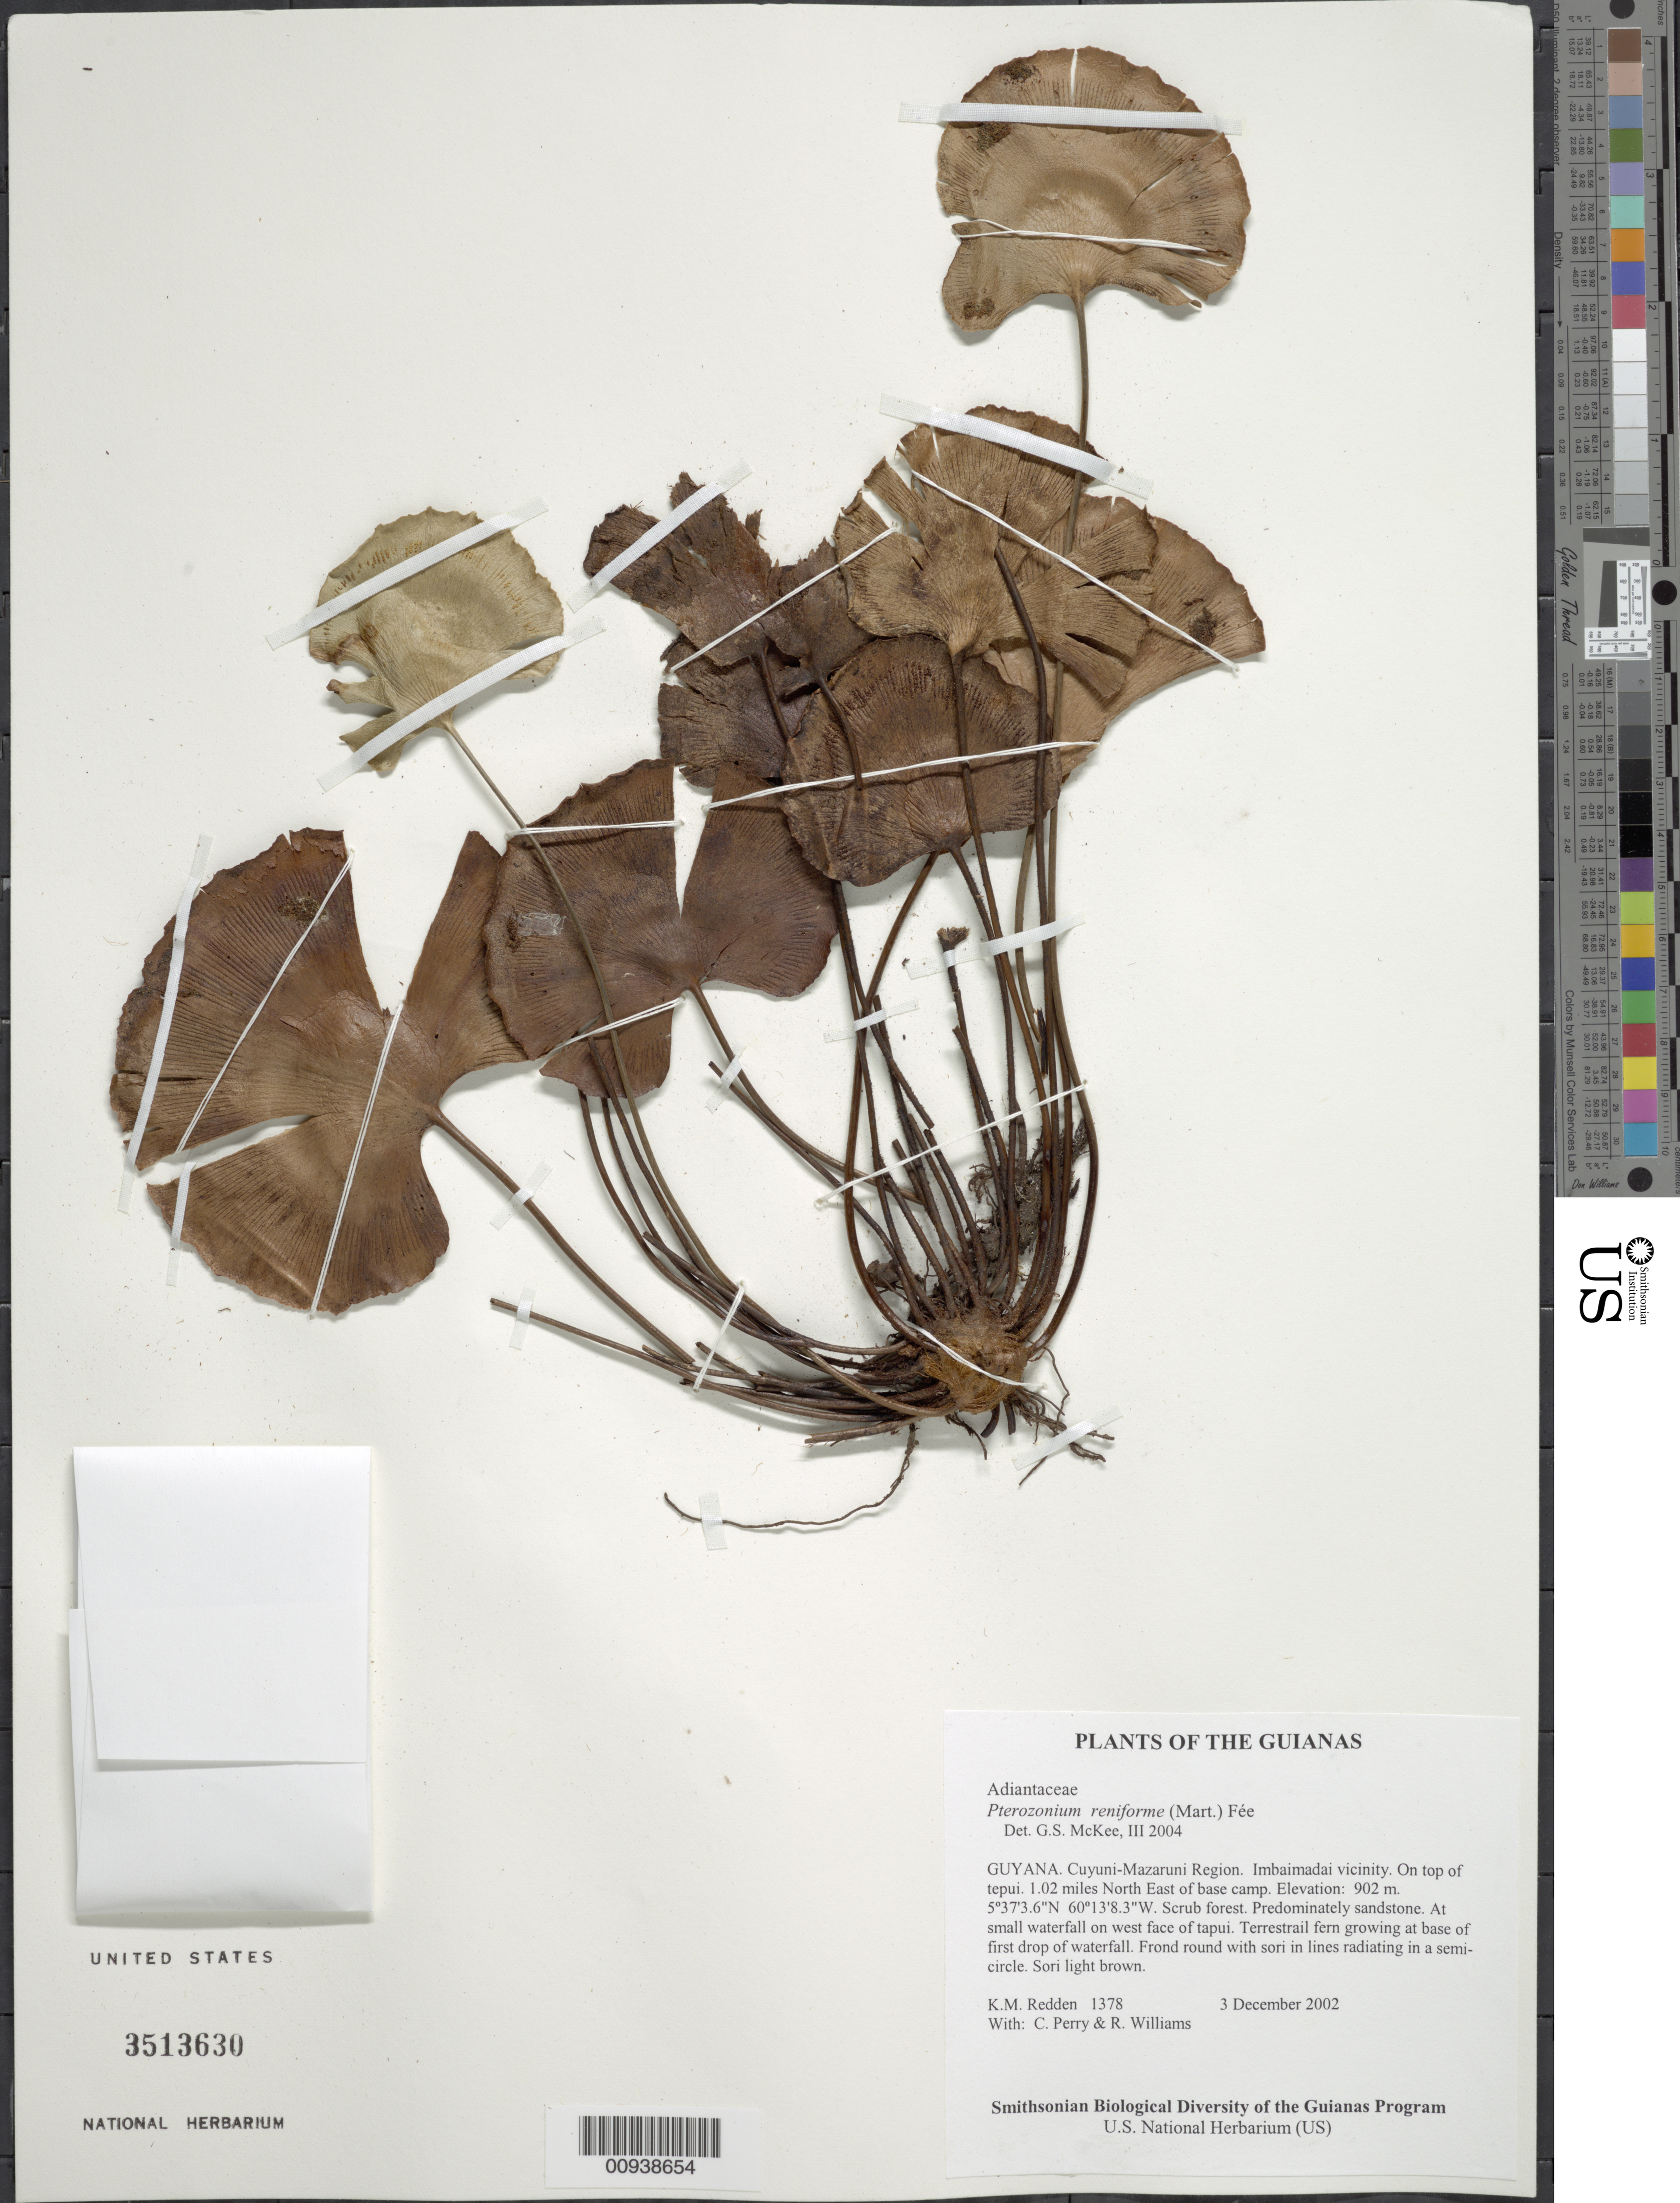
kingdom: Plantae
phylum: Tracheophyta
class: Polypodiopsida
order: Polypodiales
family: Pteridaceae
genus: Pterozonium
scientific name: Pterozonium reniforme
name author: (Mart.) Fée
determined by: McKee, G. S., (US), NMNH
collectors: K. M. Redden, C. Perry & R. Williams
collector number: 1378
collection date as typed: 3 December 2002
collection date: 2002-12-03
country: Guyana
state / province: Cuyuni-Mazaruni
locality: Imbaimadai vicinity. On top of tepui. 1.02 miles Northeast of base camp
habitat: Scrub forest. Predominately sandstone. At small waterfall on west face of tepui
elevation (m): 902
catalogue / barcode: US 3513630